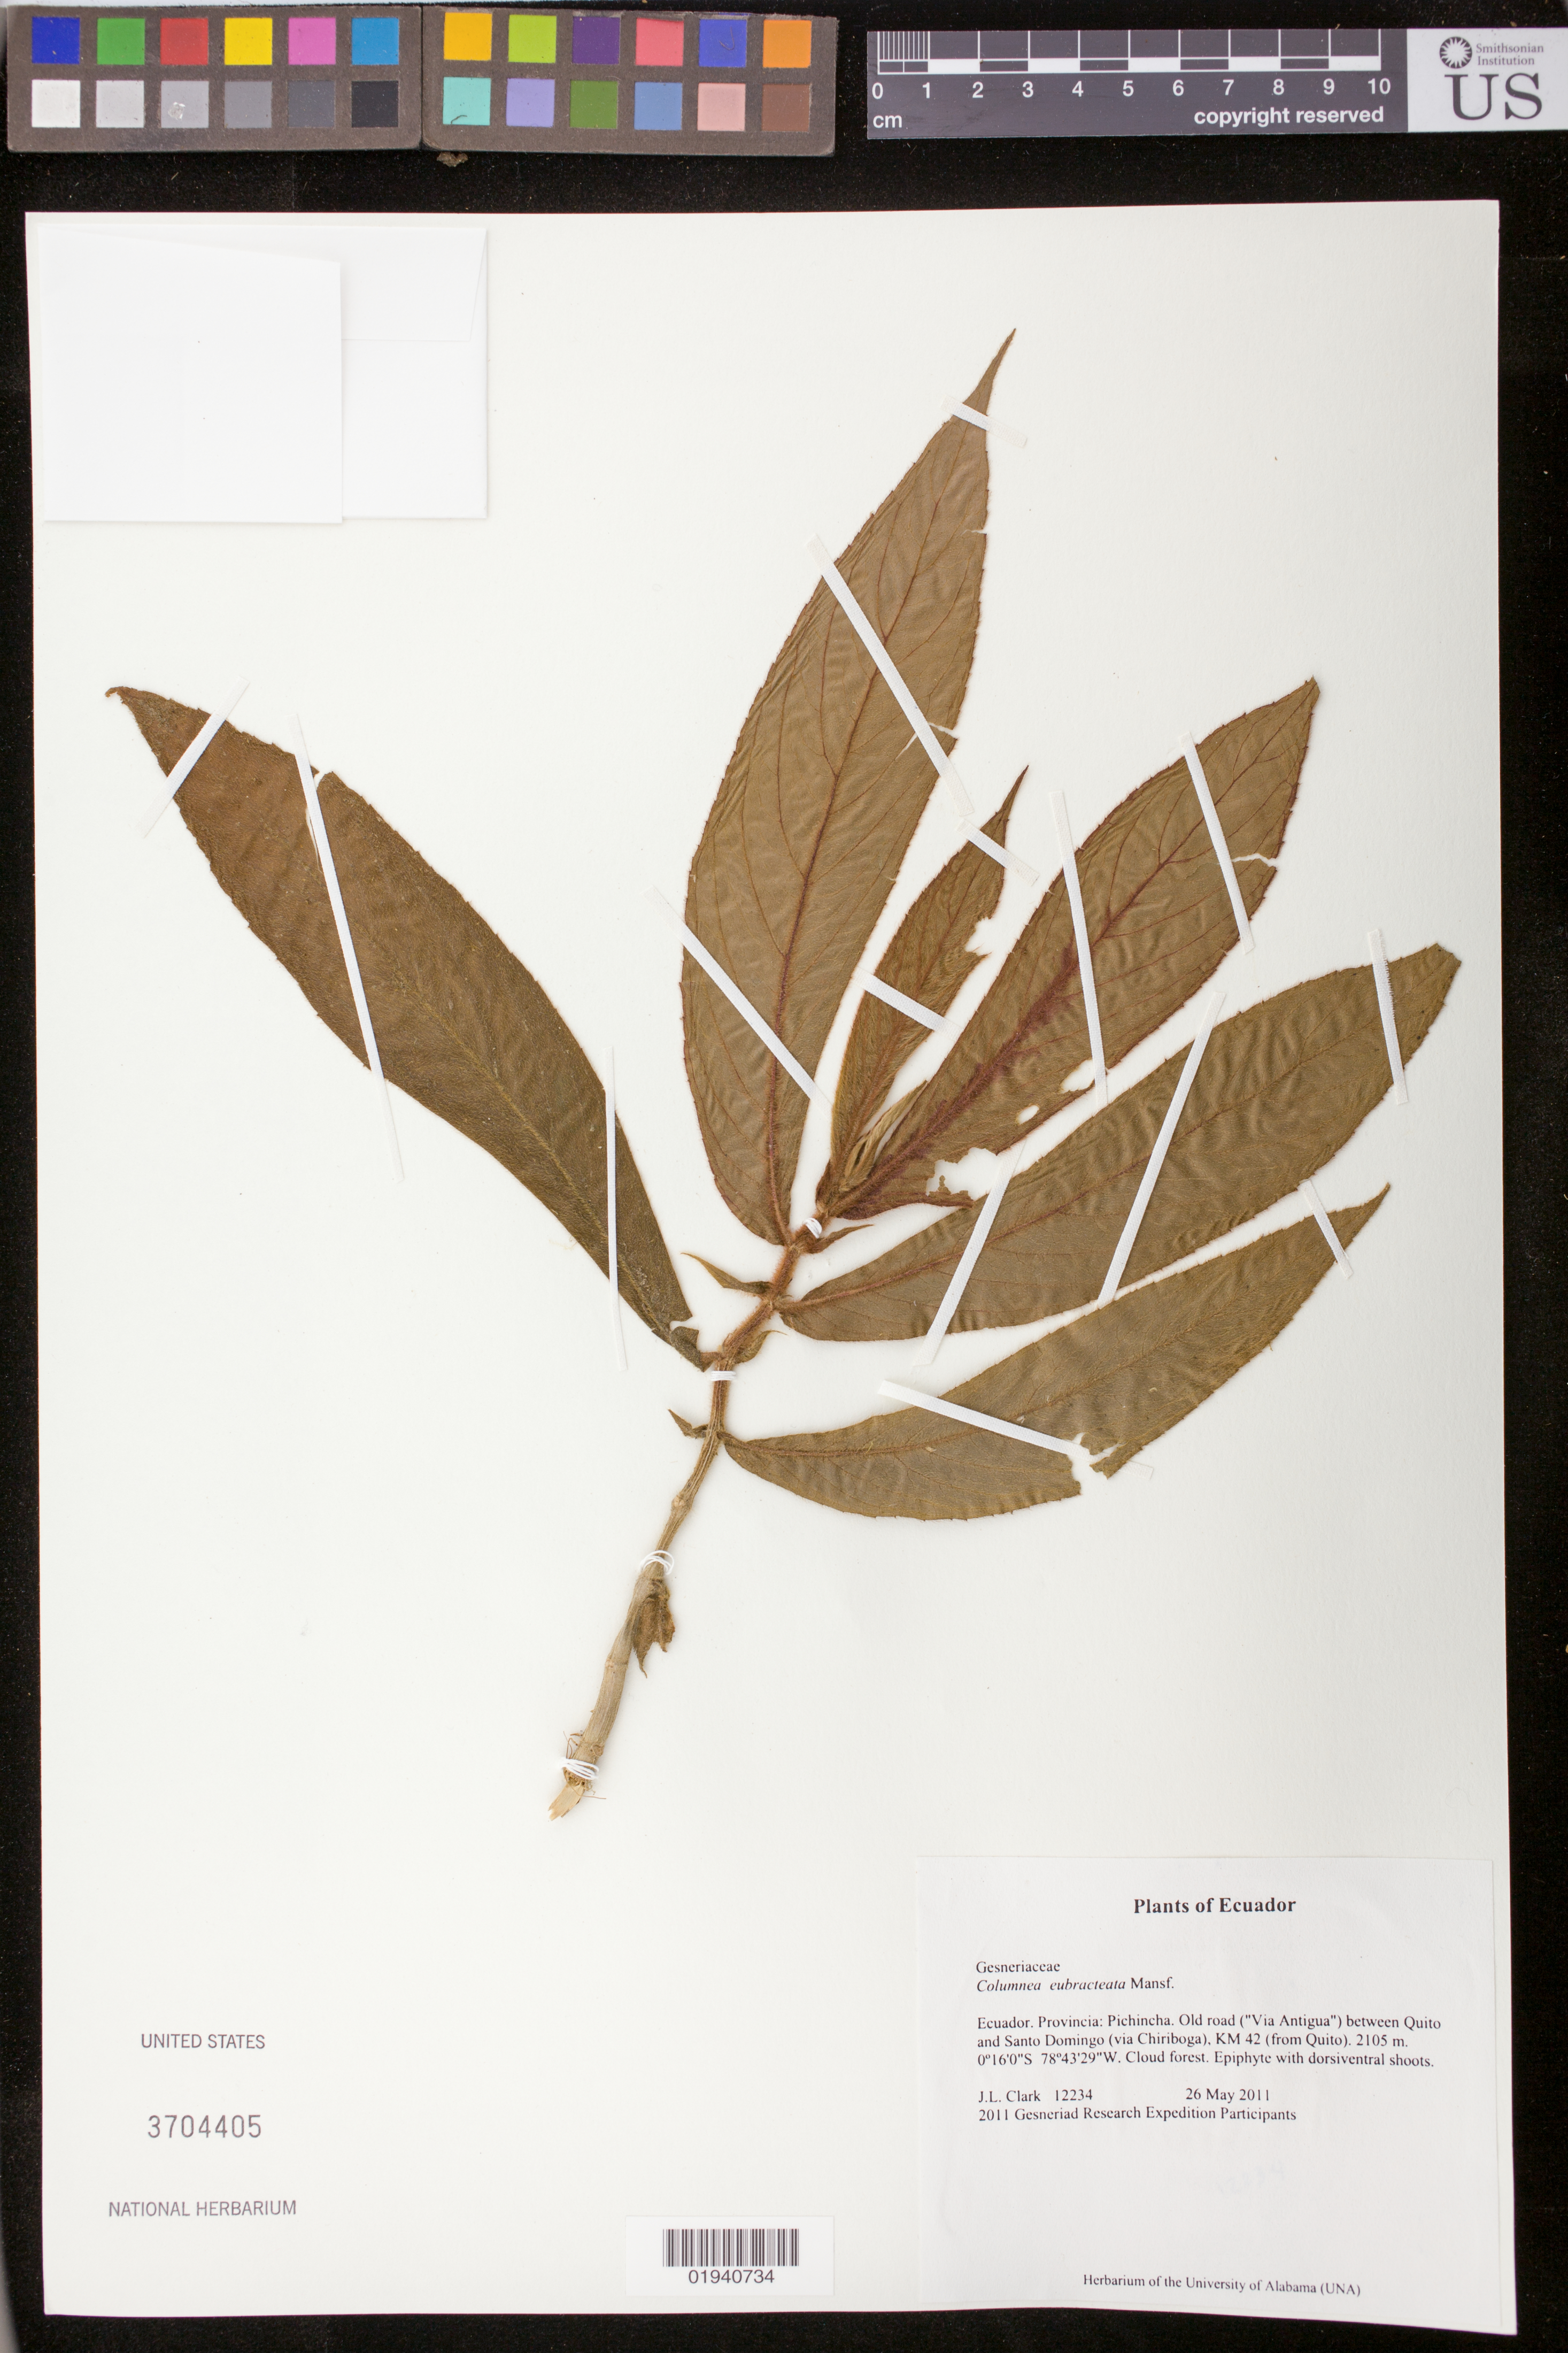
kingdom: Plantae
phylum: Tracheophyta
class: Magnoliopsida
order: Lamiales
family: Gesneriaceae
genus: Columnea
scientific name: Columnea eubracteata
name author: Mansf.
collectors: J. L. Clark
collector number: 12234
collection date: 2011-05-26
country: Ecuador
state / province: Pichincha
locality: Ecuador. Provincia: Pichincha. Old road ("Via Antigua") between Quito and Santo Domingo (via Chiriboga), KM 42 (from Quito).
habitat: Cloud forest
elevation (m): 2105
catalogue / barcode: US 3704405